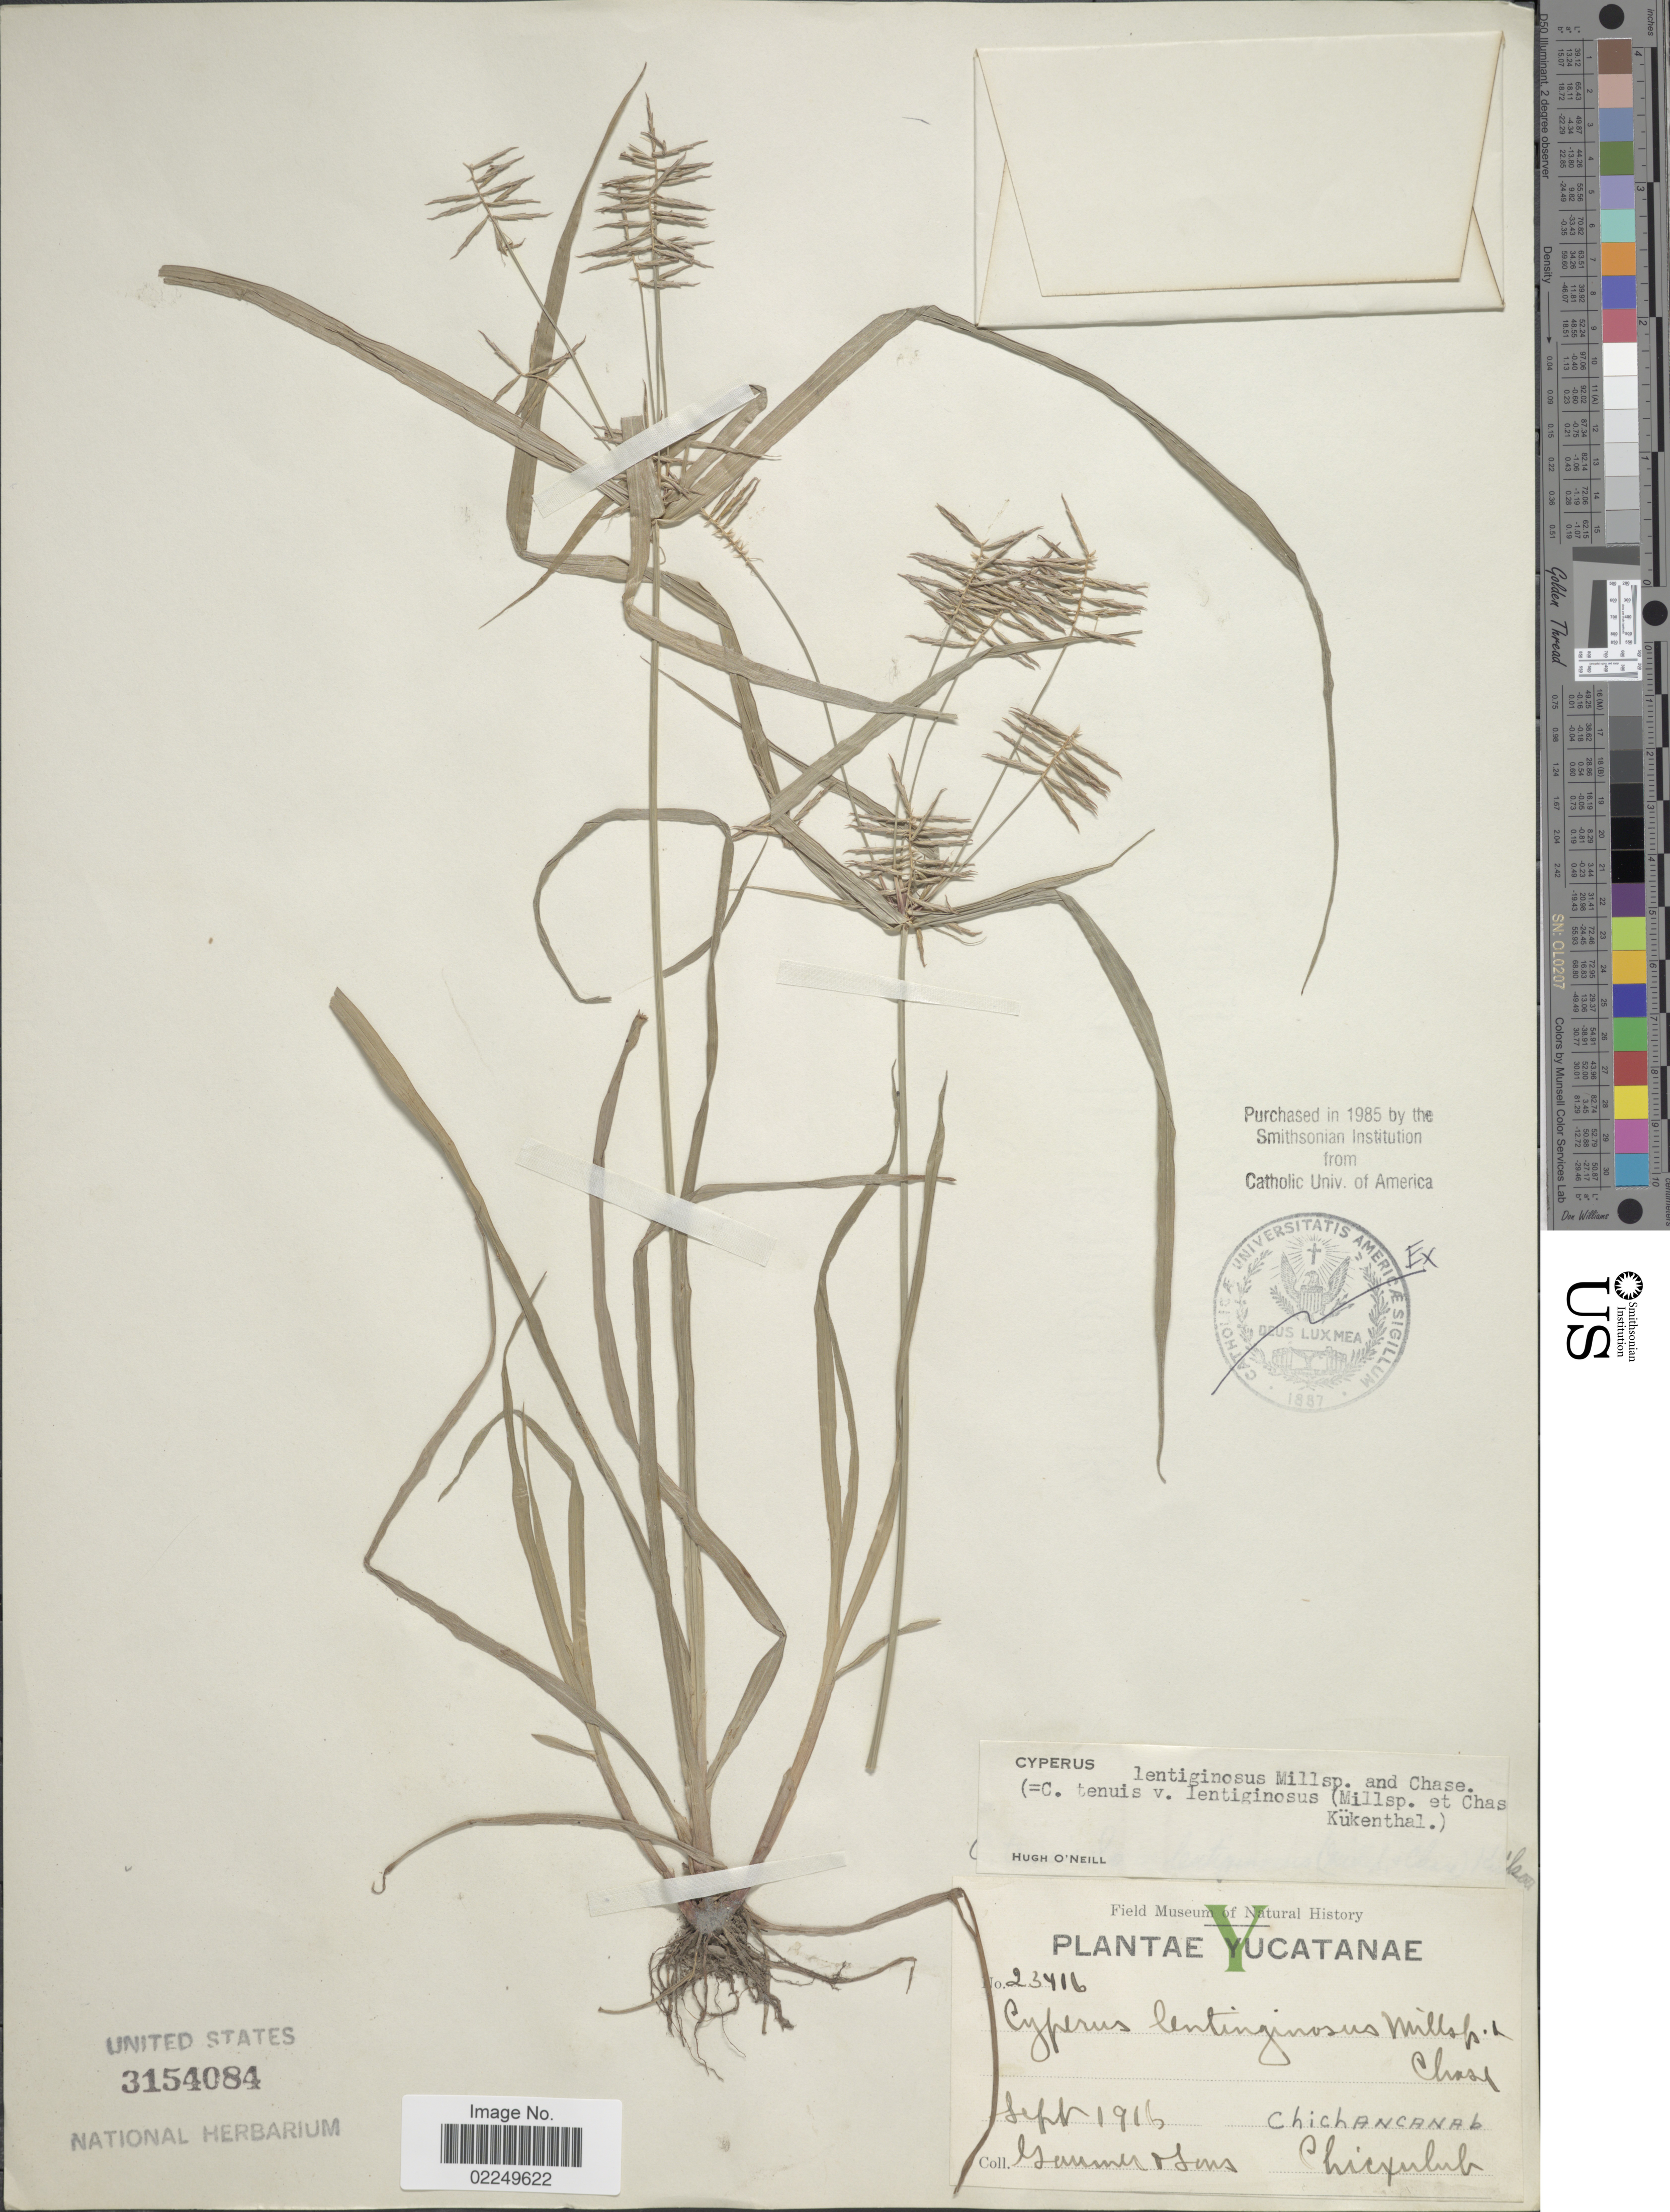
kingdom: Plantae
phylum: Tracheophyta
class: Liliopsida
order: Poales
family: Cyperaceae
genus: Cyperus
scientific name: Cyperus lentiginosus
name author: Millsp. & Chase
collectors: -. Gaumer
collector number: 23416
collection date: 1916-09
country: Mexico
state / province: Yucatán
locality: Yucatanae, Chichacanab, Chicxulub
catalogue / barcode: US 3154084